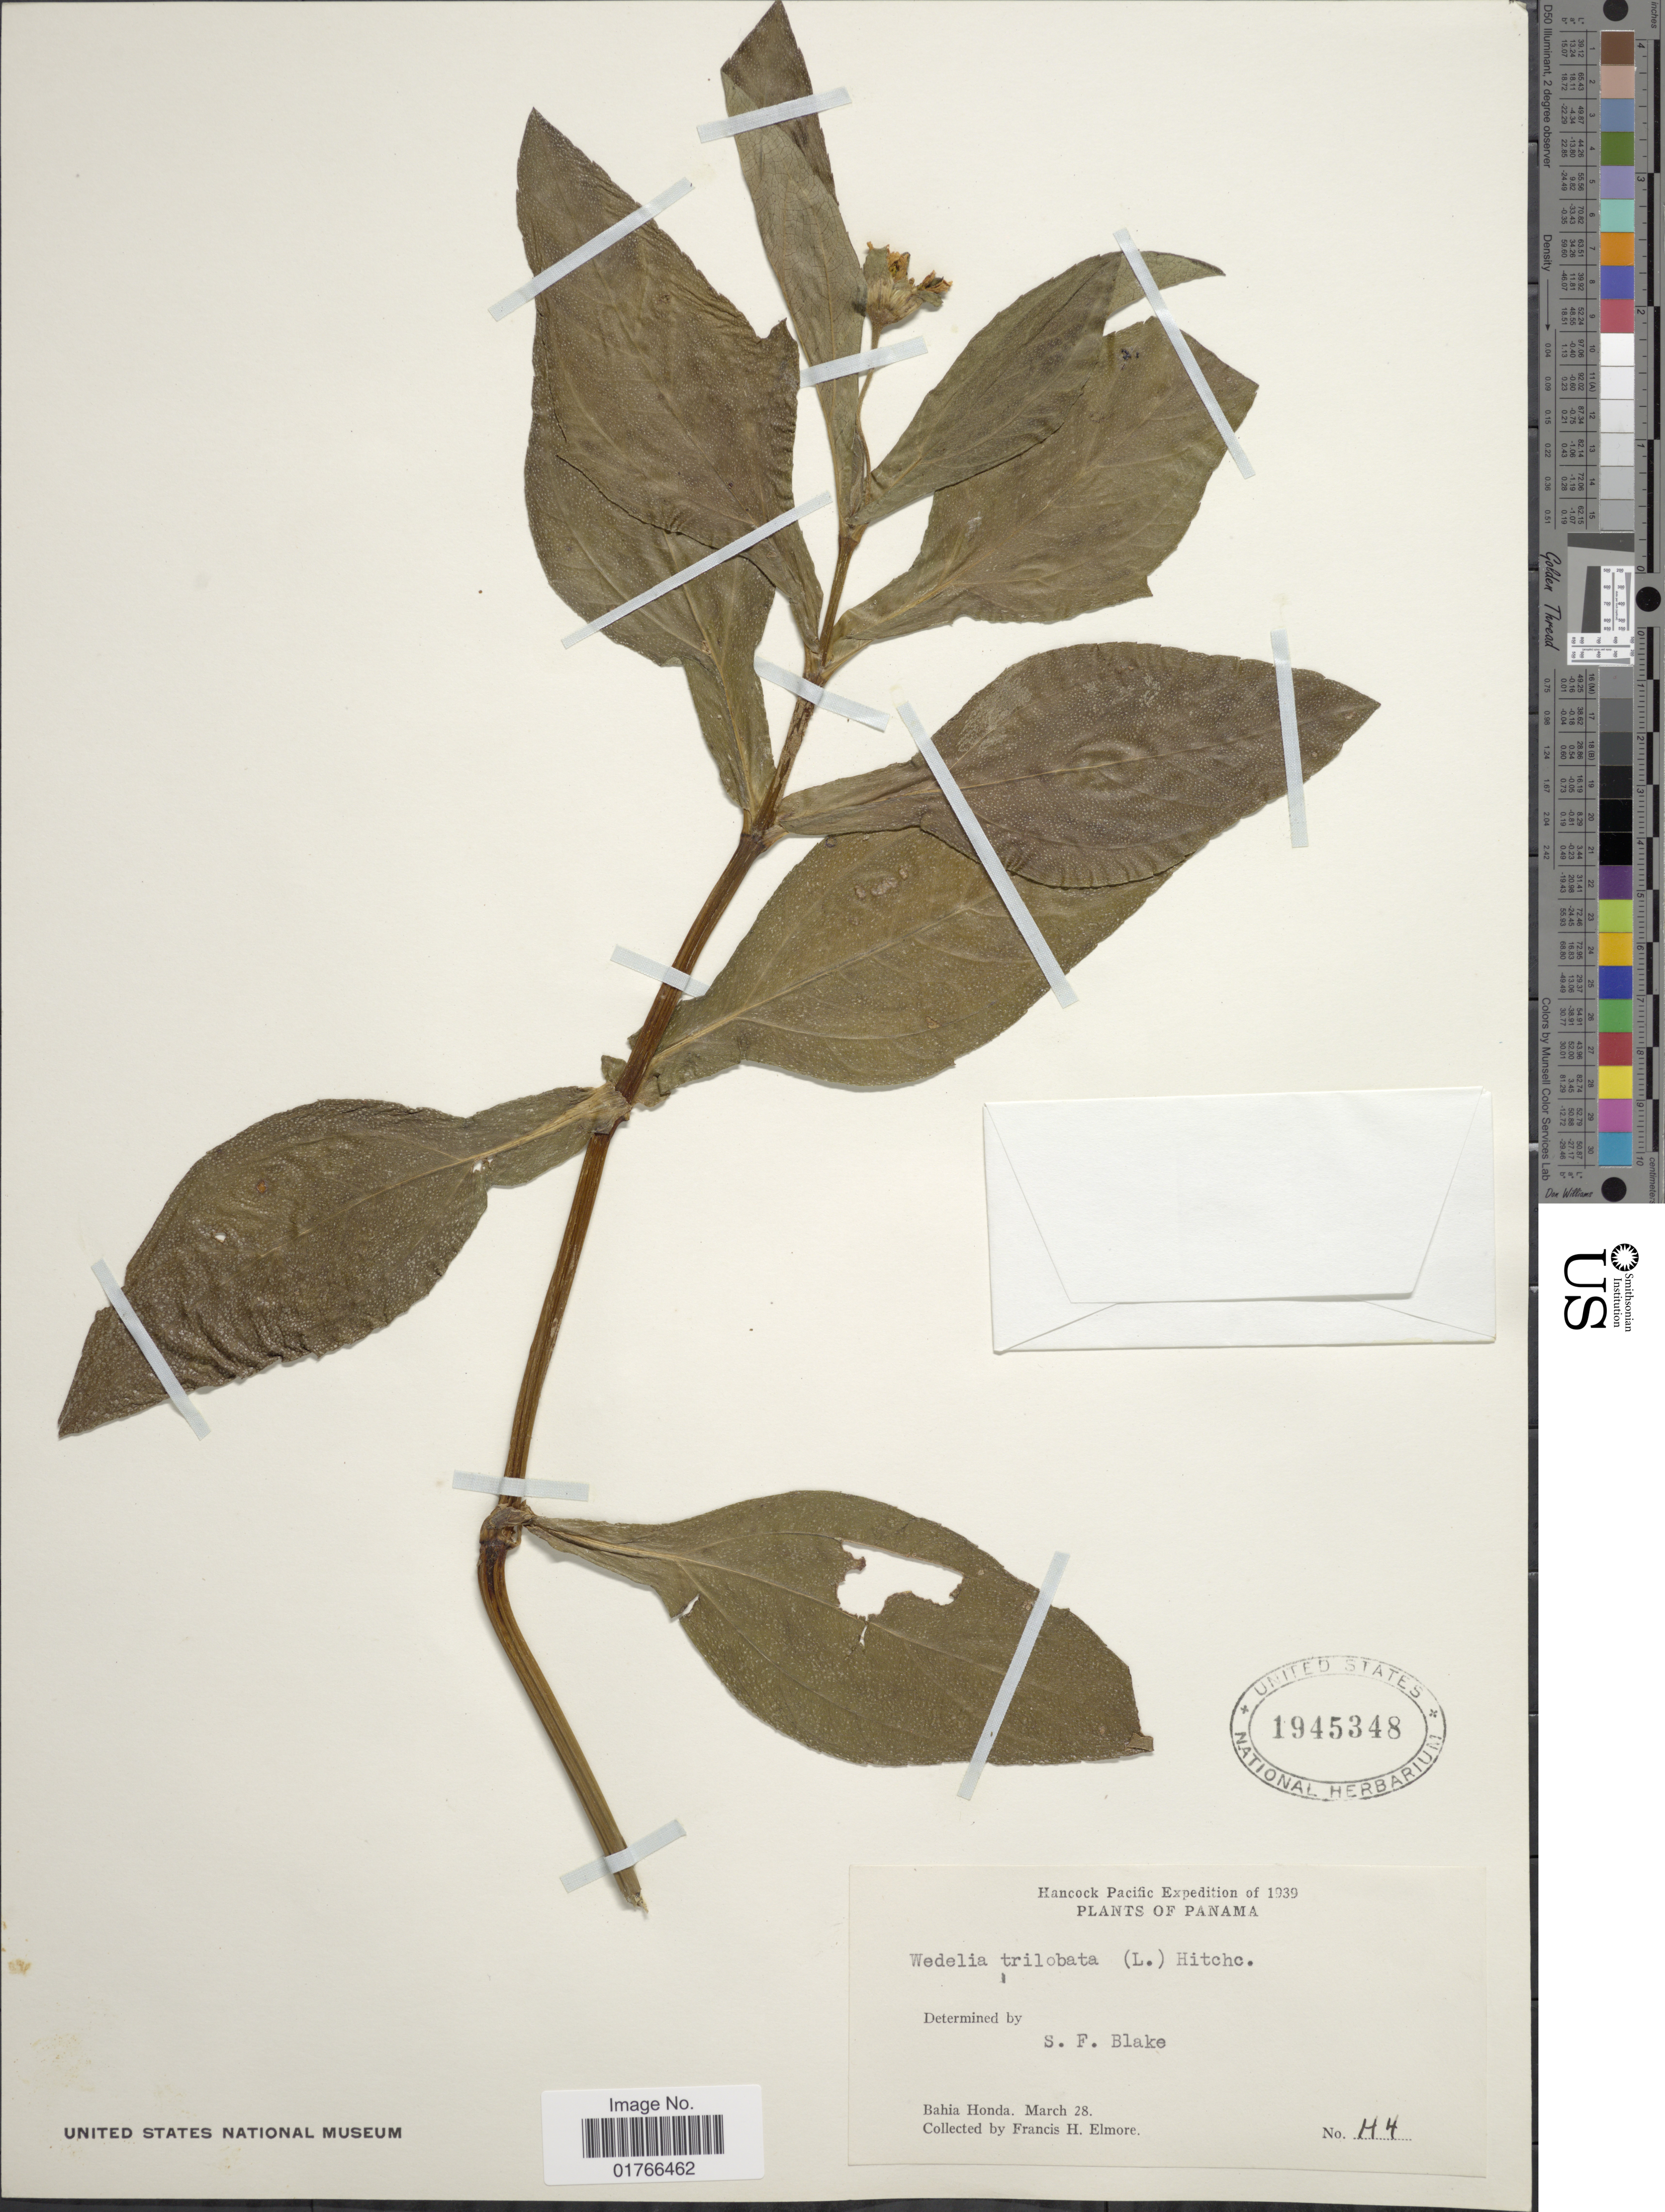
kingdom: Plantae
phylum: Tracheophyta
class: Magnoliopsida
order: Asterales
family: Asteraceae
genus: Sphagneticola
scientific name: Sphagneticola trilobata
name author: (L.) Pruski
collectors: F. H. Elmore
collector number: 44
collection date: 1939-03-28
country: Panama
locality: Bahia Honda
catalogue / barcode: US 1945348